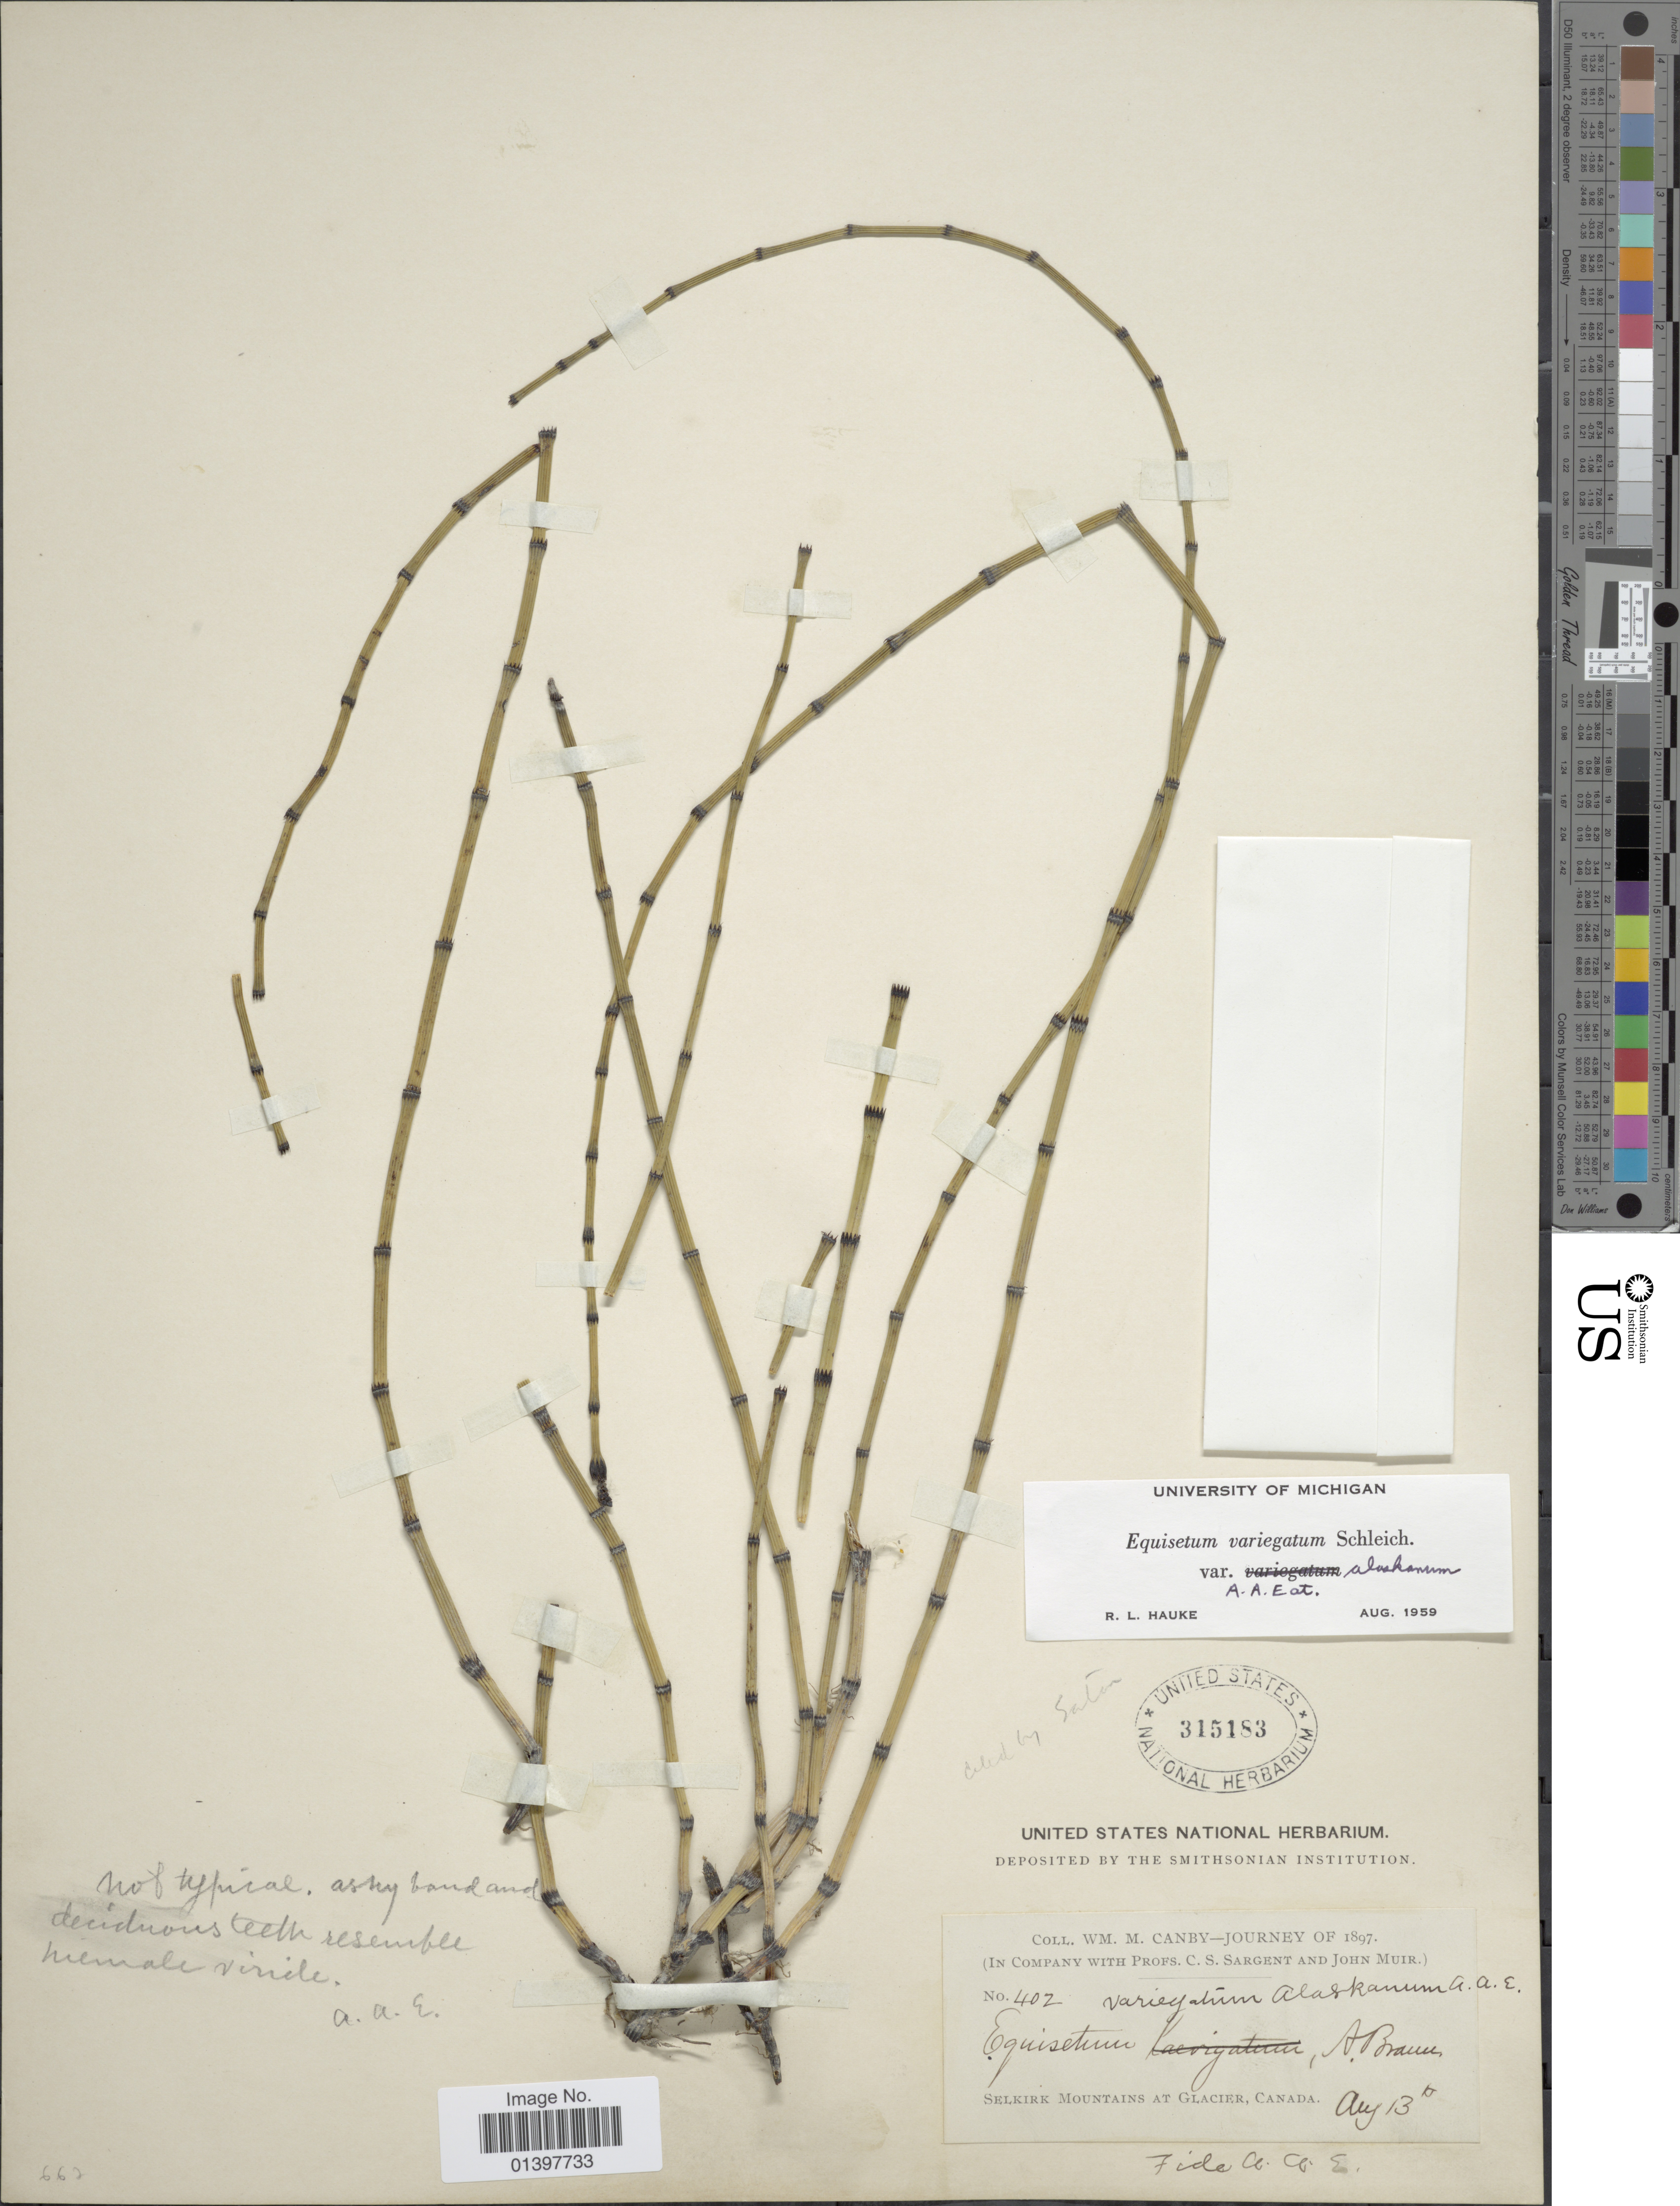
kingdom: Plantae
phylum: Tracheophyta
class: Polypodiopsida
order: Equisetales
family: Equisetaceae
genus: Equisetum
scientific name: Equisetum variegatum var. alaskanum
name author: A.A. Eaton ex Trel. in Harriman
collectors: W. M. Canby, C. S. Sargent & J. Muir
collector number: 402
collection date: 1897-08-13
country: Canada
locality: Selkirk Mountains at Glacier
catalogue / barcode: US 315183